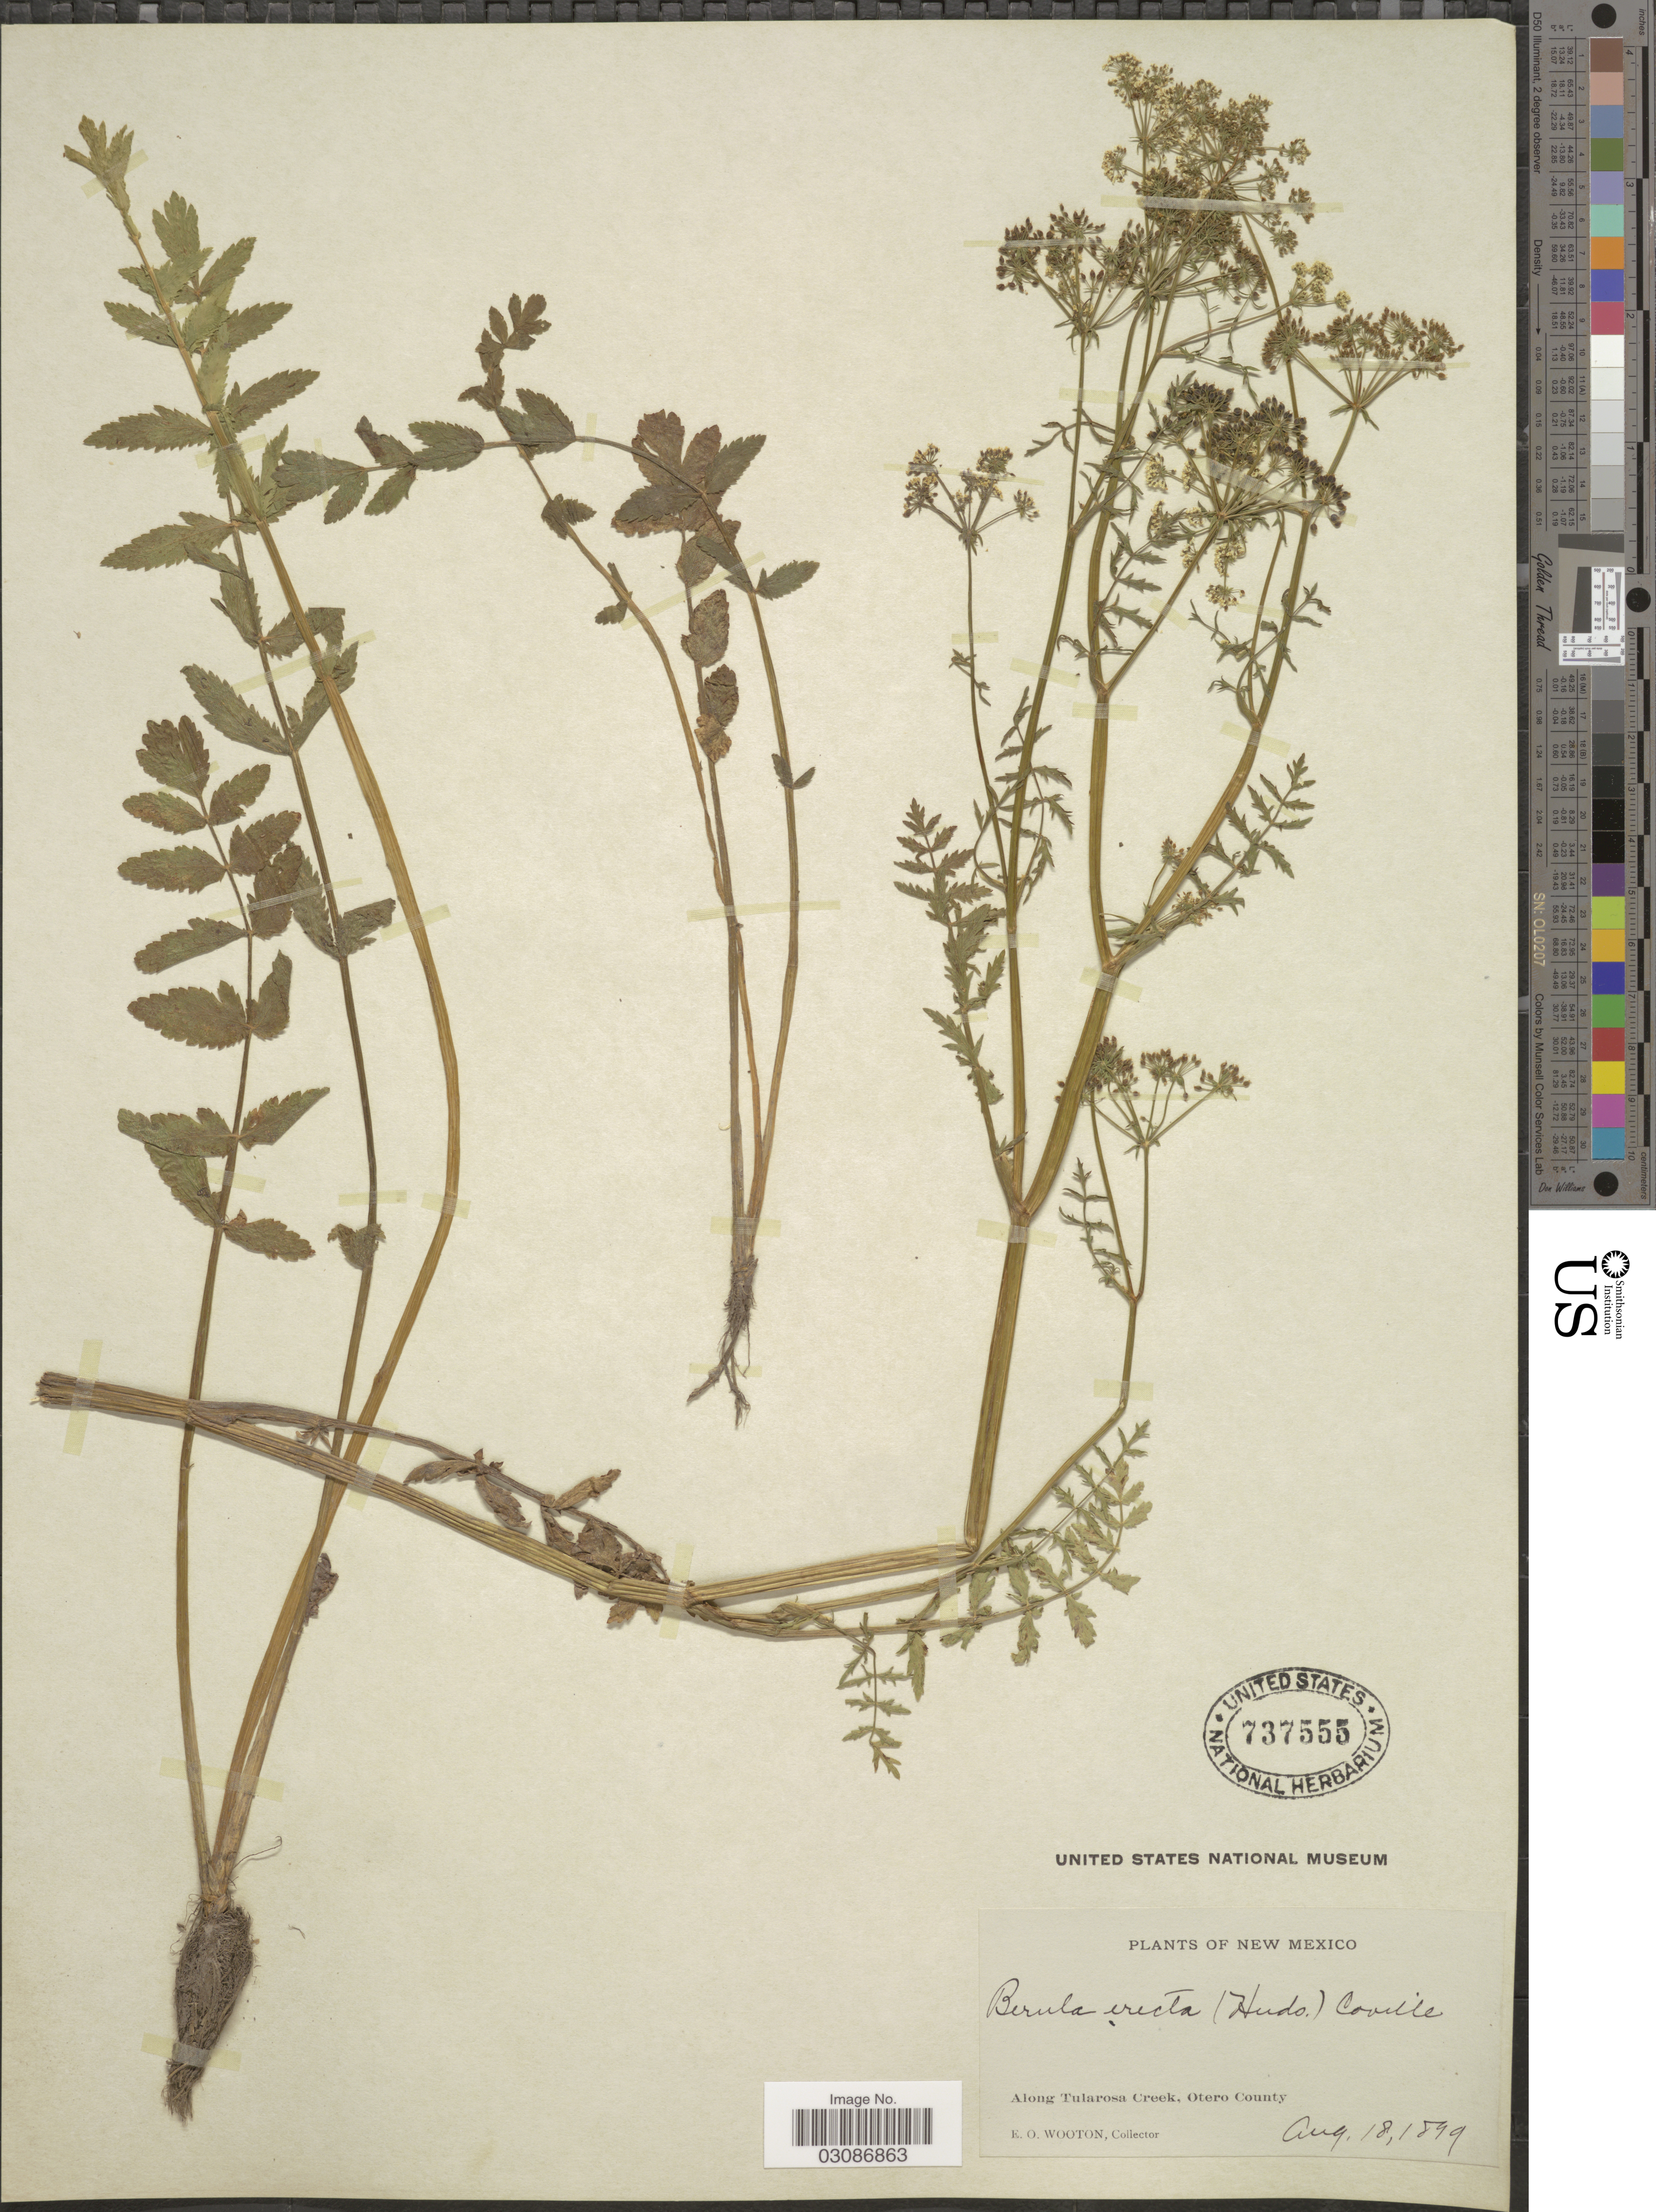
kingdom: Plantae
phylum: Tracheophyta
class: Magnoliopsida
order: Apiales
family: Apiaceae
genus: Berula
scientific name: Berula erecta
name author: (Huds.) Coville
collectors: E. O. Wooton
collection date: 1849-08-18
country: United States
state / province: New Mexico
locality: Along Tularosa Creek, Otero County.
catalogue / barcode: US 737555